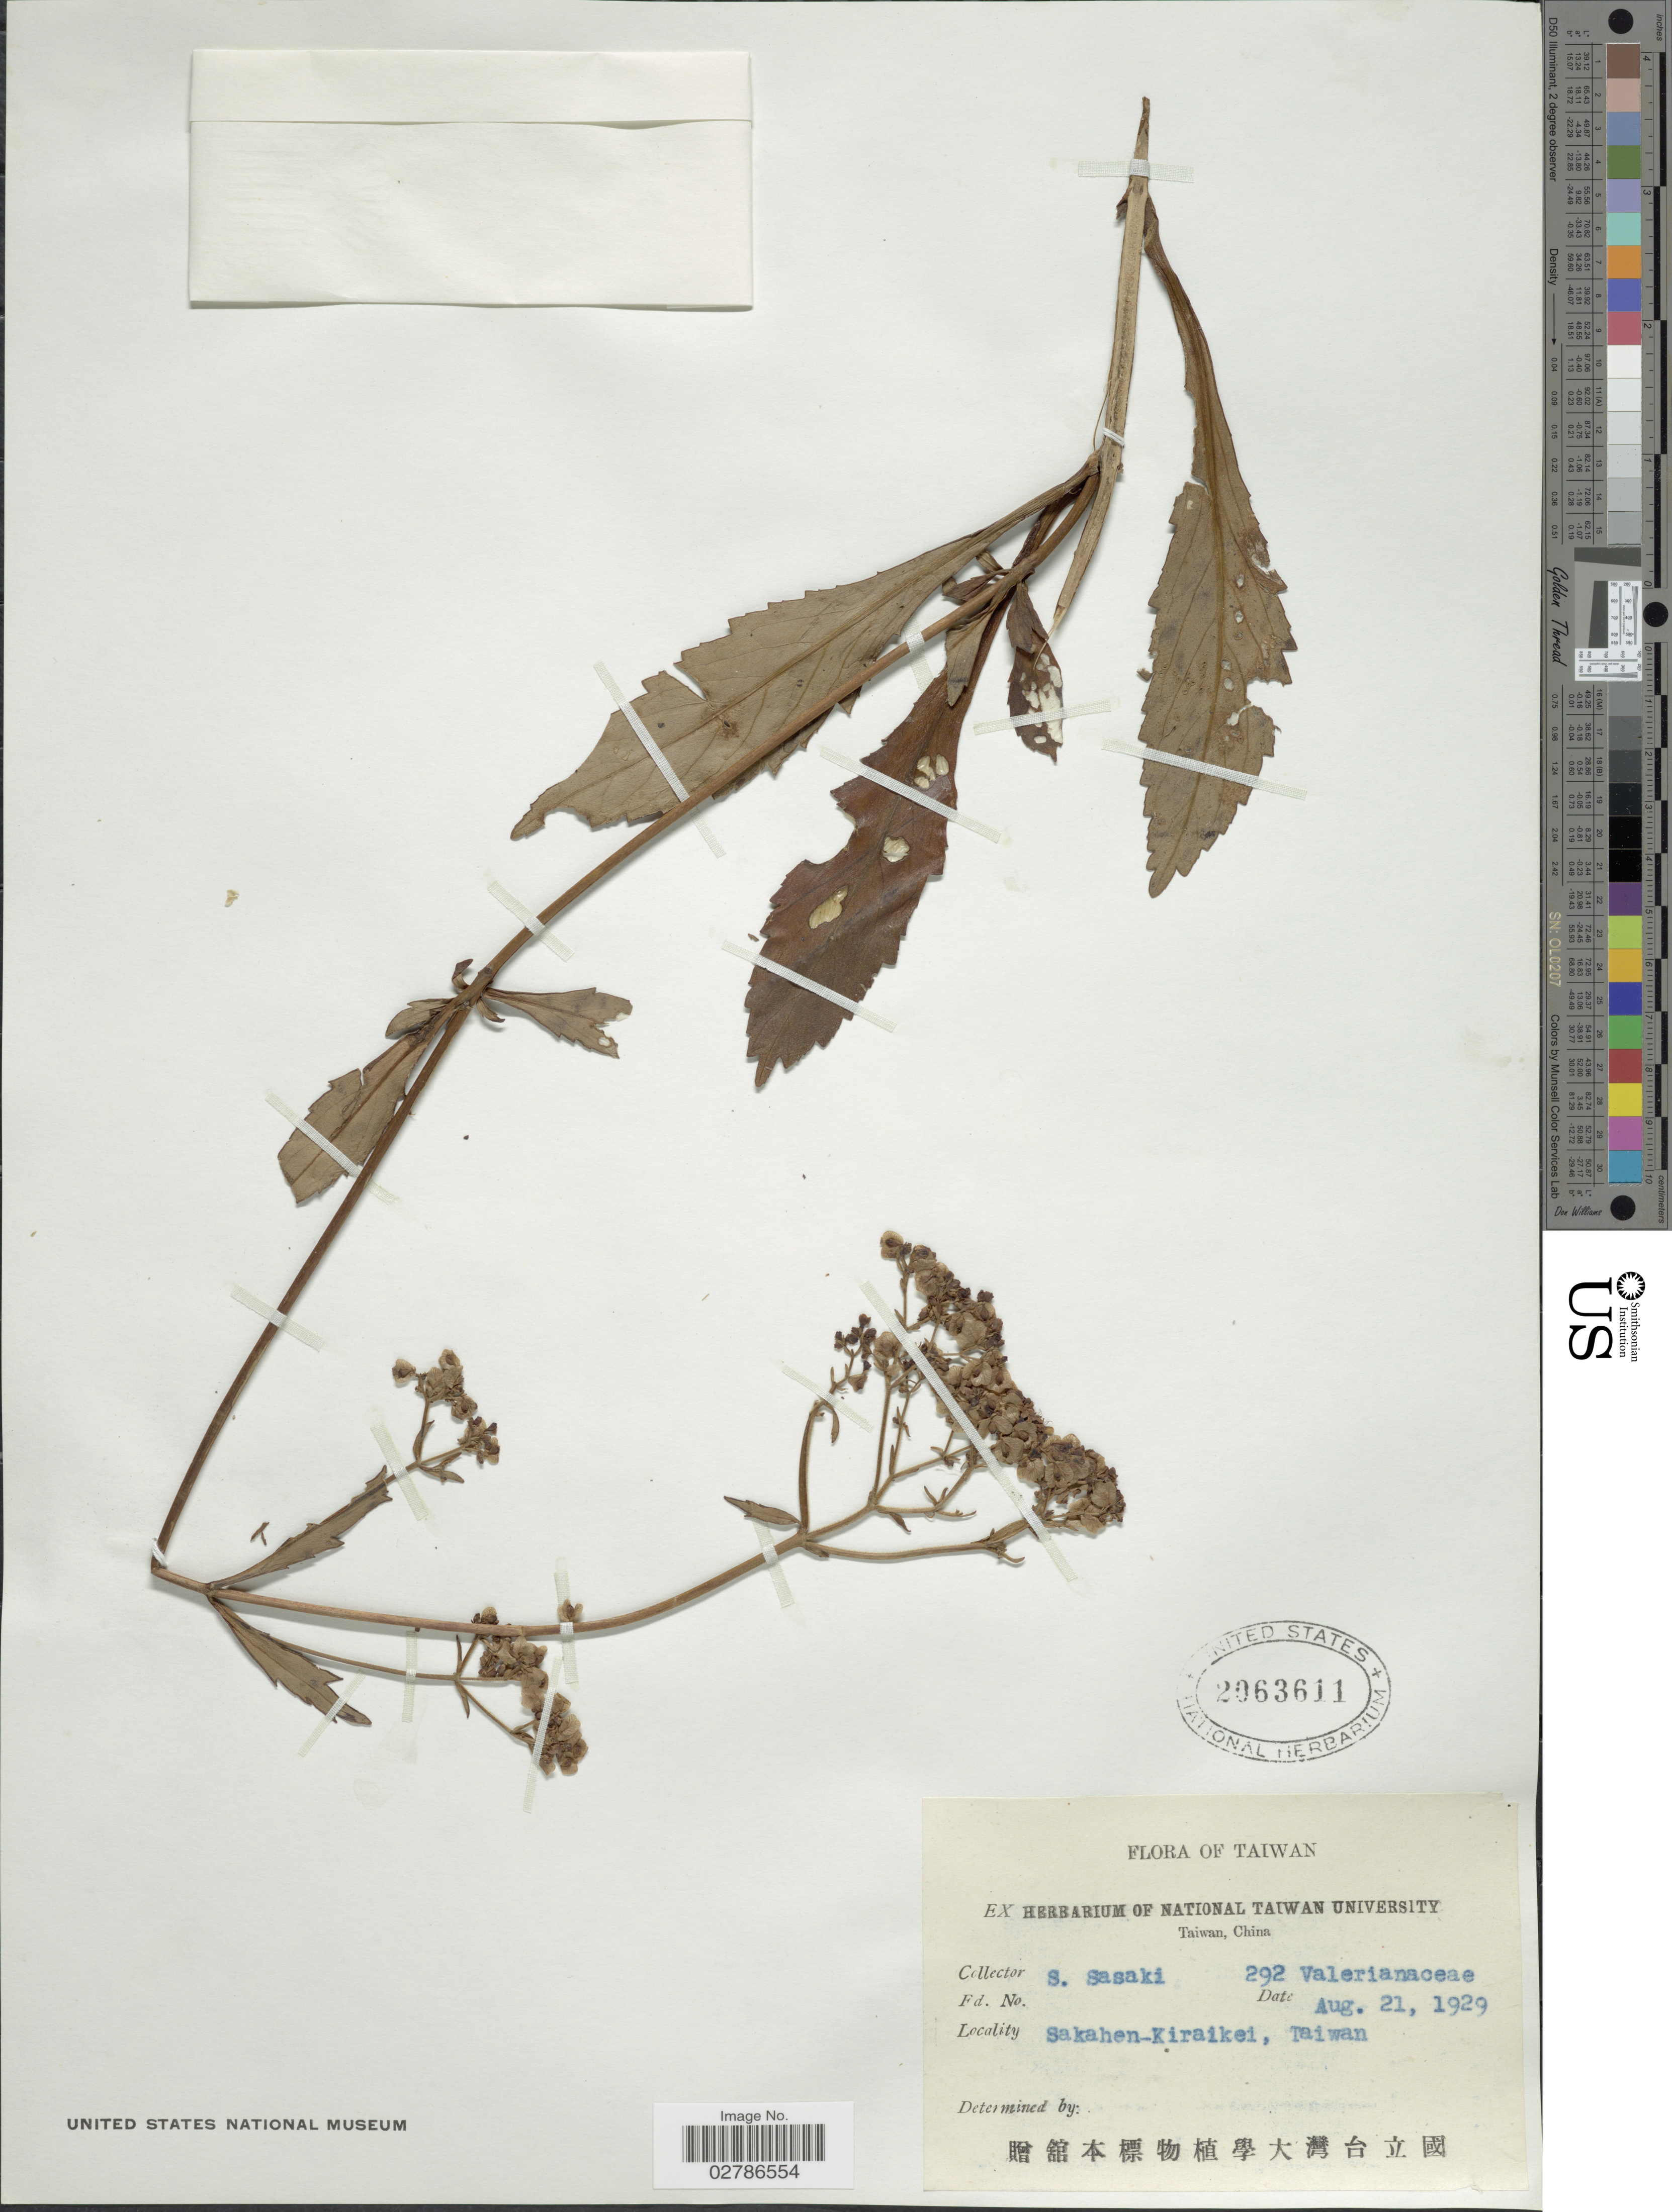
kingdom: Plantae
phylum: Tracheophyta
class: Magnoliopsida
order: Dipsacales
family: Caprifoliaceae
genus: Patrinia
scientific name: Patrinia sp.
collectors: S. Sasaki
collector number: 292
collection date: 1929-08-21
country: Taiwan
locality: Sakahen-Kiraikei.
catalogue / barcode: US 2063611